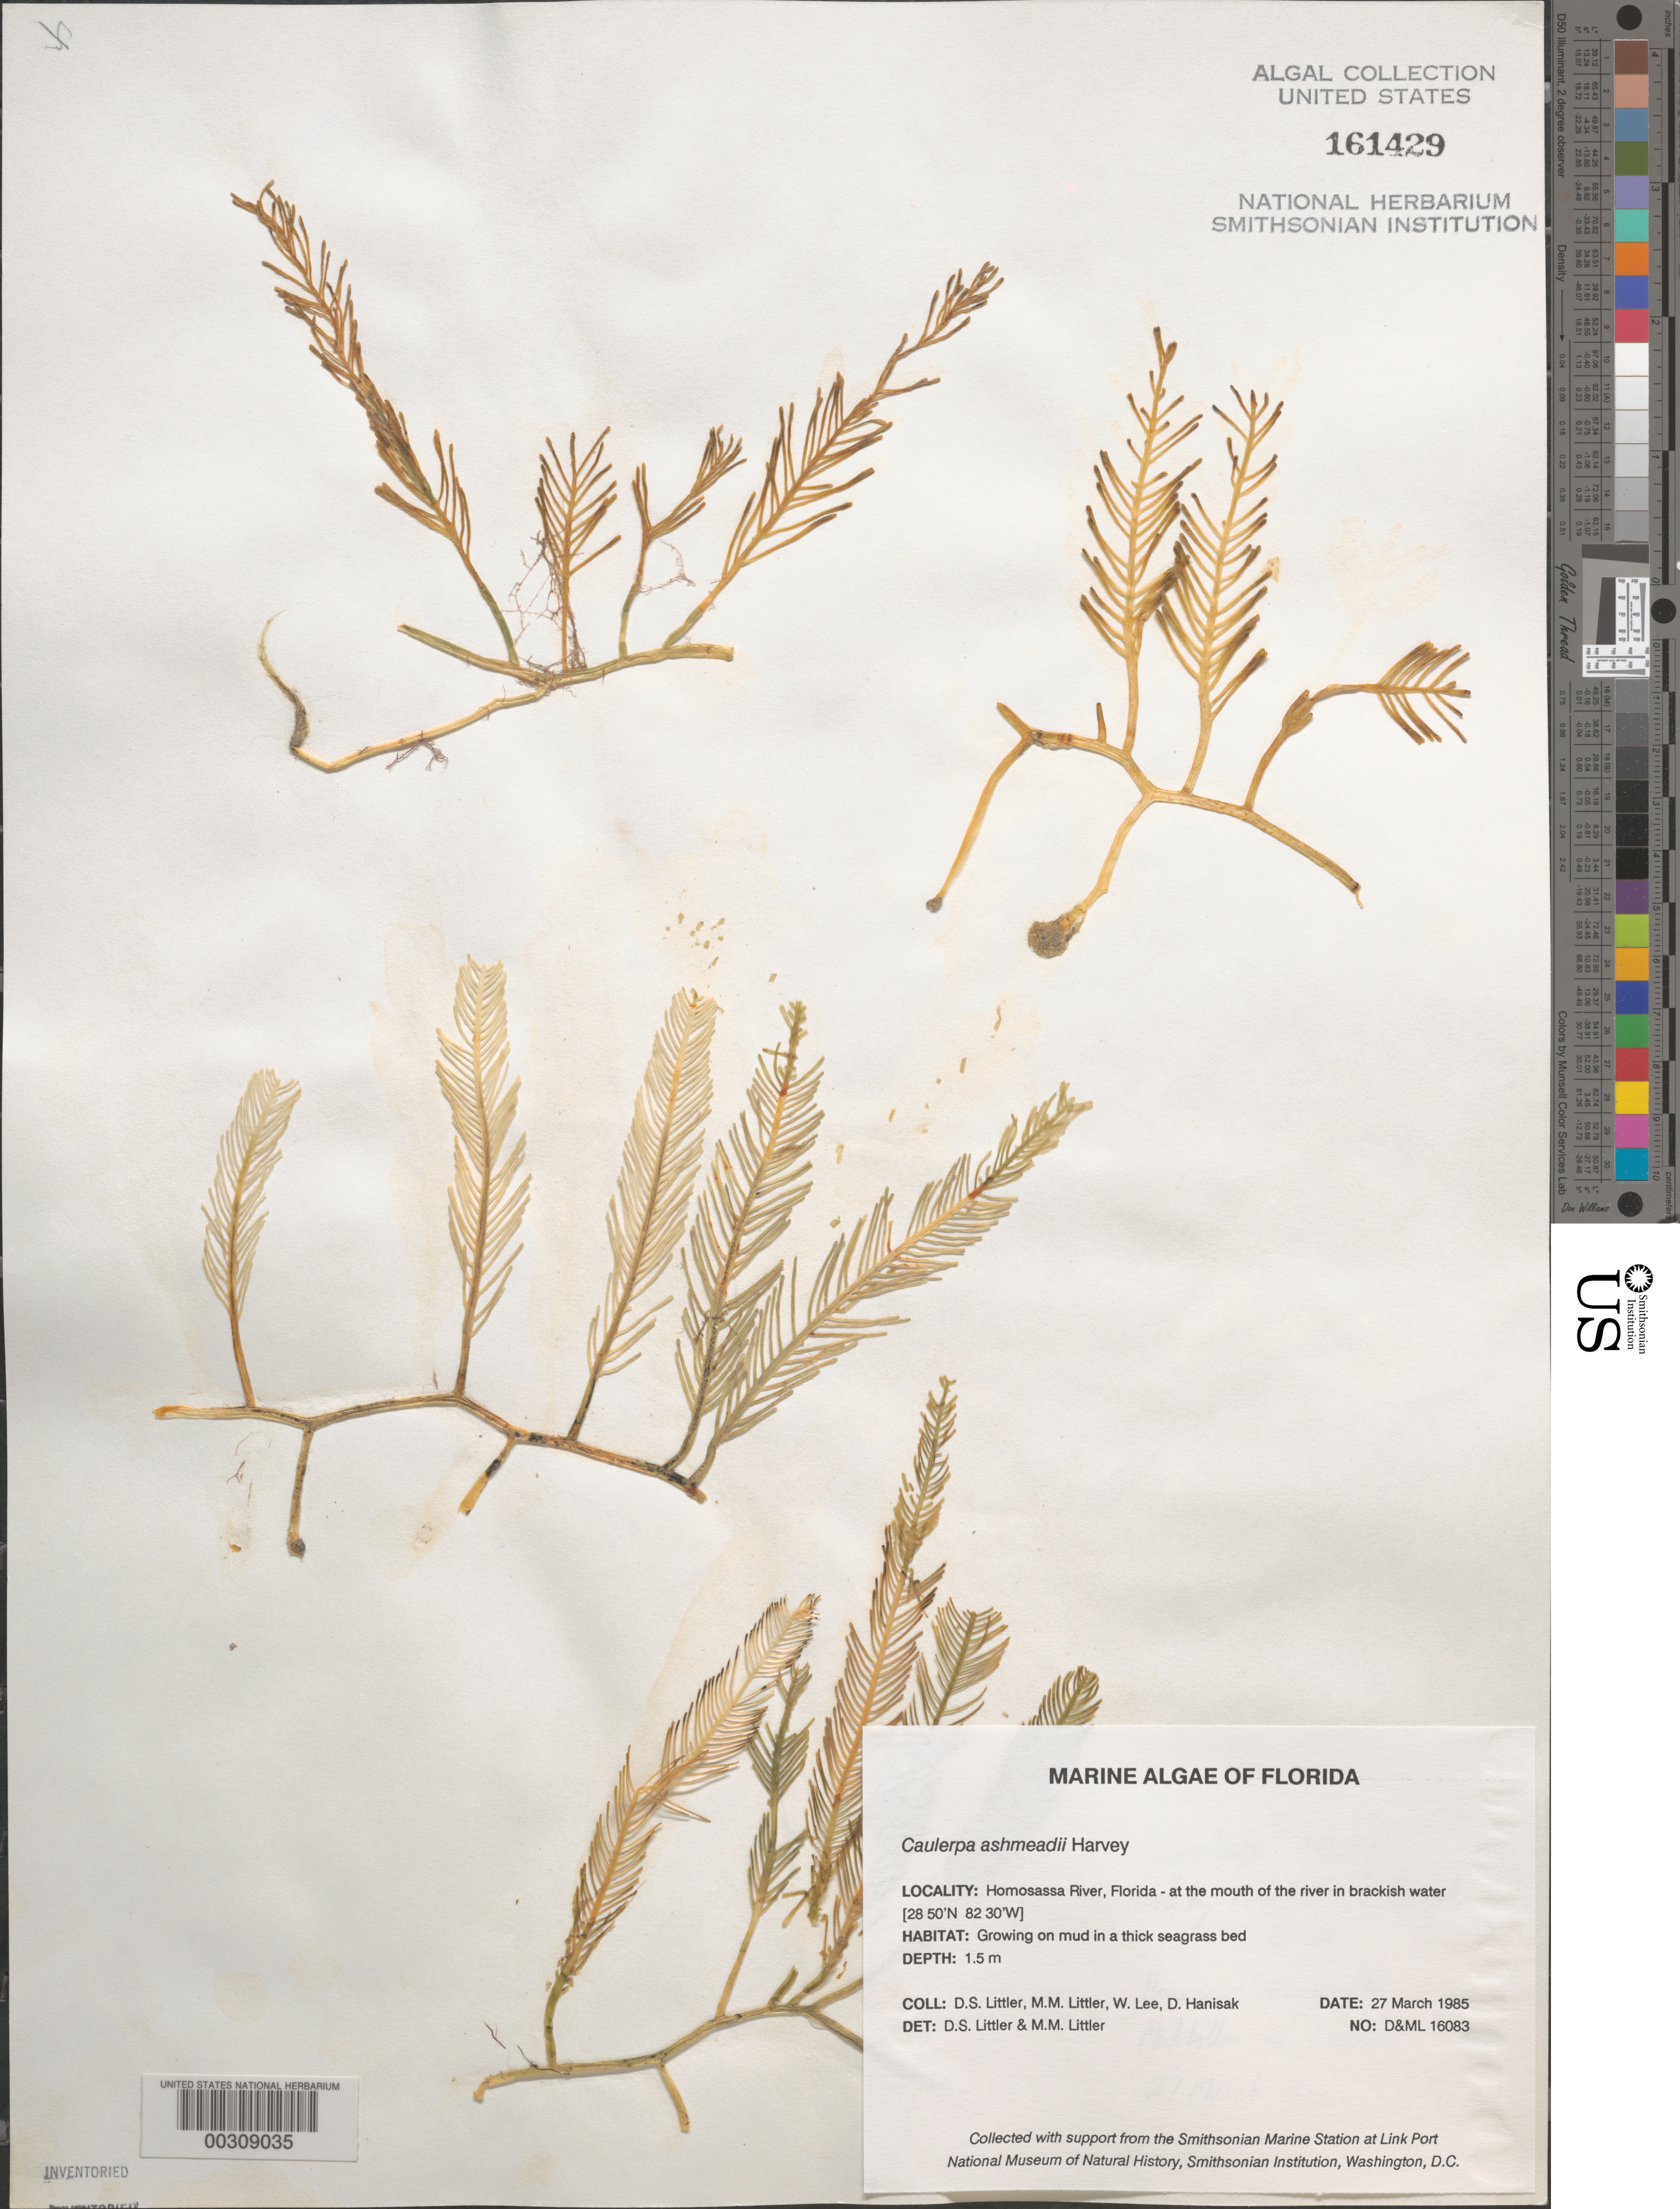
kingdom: Plantae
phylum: Chlorophyta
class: Ulvophyceae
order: Bryopsidales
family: Caulerpaceae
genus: Caulerpa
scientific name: Caulerpa ashmeadii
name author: Harv.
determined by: Littler, D. S.; Littler, M. M.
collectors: D. S. Littler, M. M. Littler, W. Lee & M. Hanisak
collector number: D&ML 16083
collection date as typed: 27 Mar 1985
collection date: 1985-03-27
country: United States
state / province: Florida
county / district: Citrus County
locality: Homosassa River mouth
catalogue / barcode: US 161429